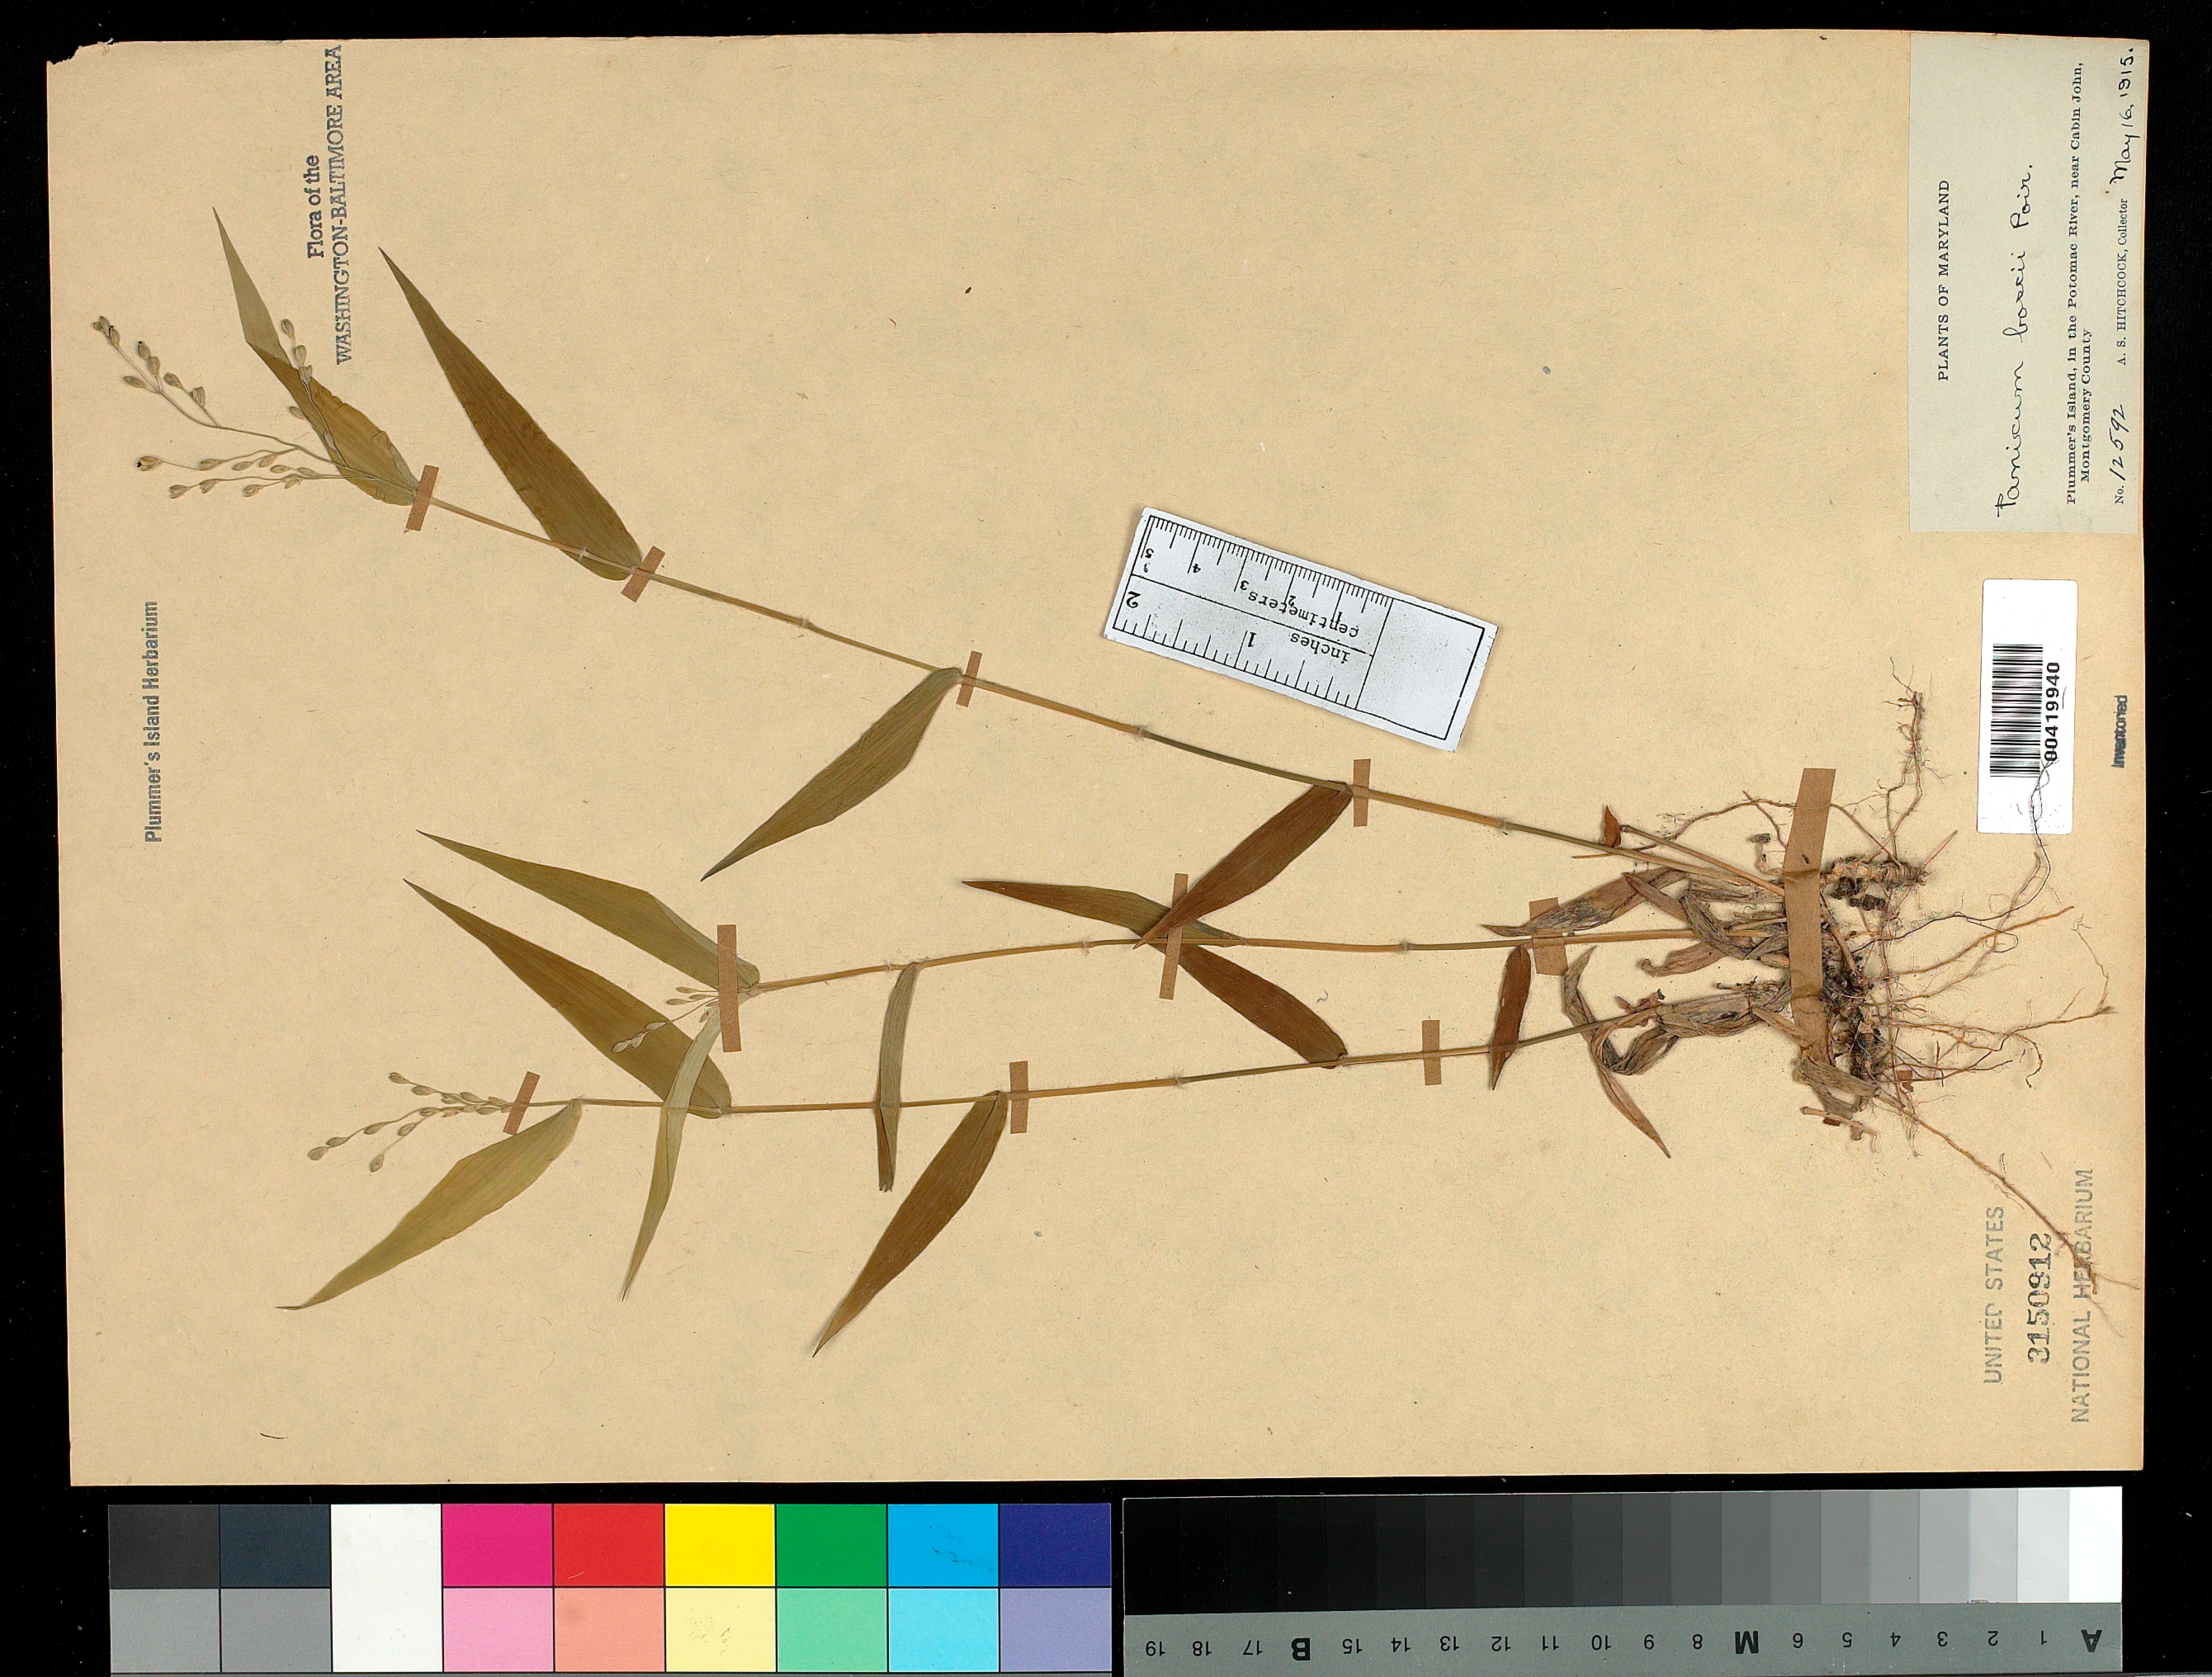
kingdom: Plantae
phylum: Tracheophyta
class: Liliopsida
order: Poales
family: Poaceae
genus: Dichanthelium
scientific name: Dichanthelium boscii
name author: (Poir.) Gould & C.A. Clark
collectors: A. S. Hitchcock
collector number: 12592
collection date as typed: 16 May 1915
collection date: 1915-05-16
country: United States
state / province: Maryland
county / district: Montgomery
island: Plummers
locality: Plummer's Island C. & O. Canal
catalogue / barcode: US 3150912